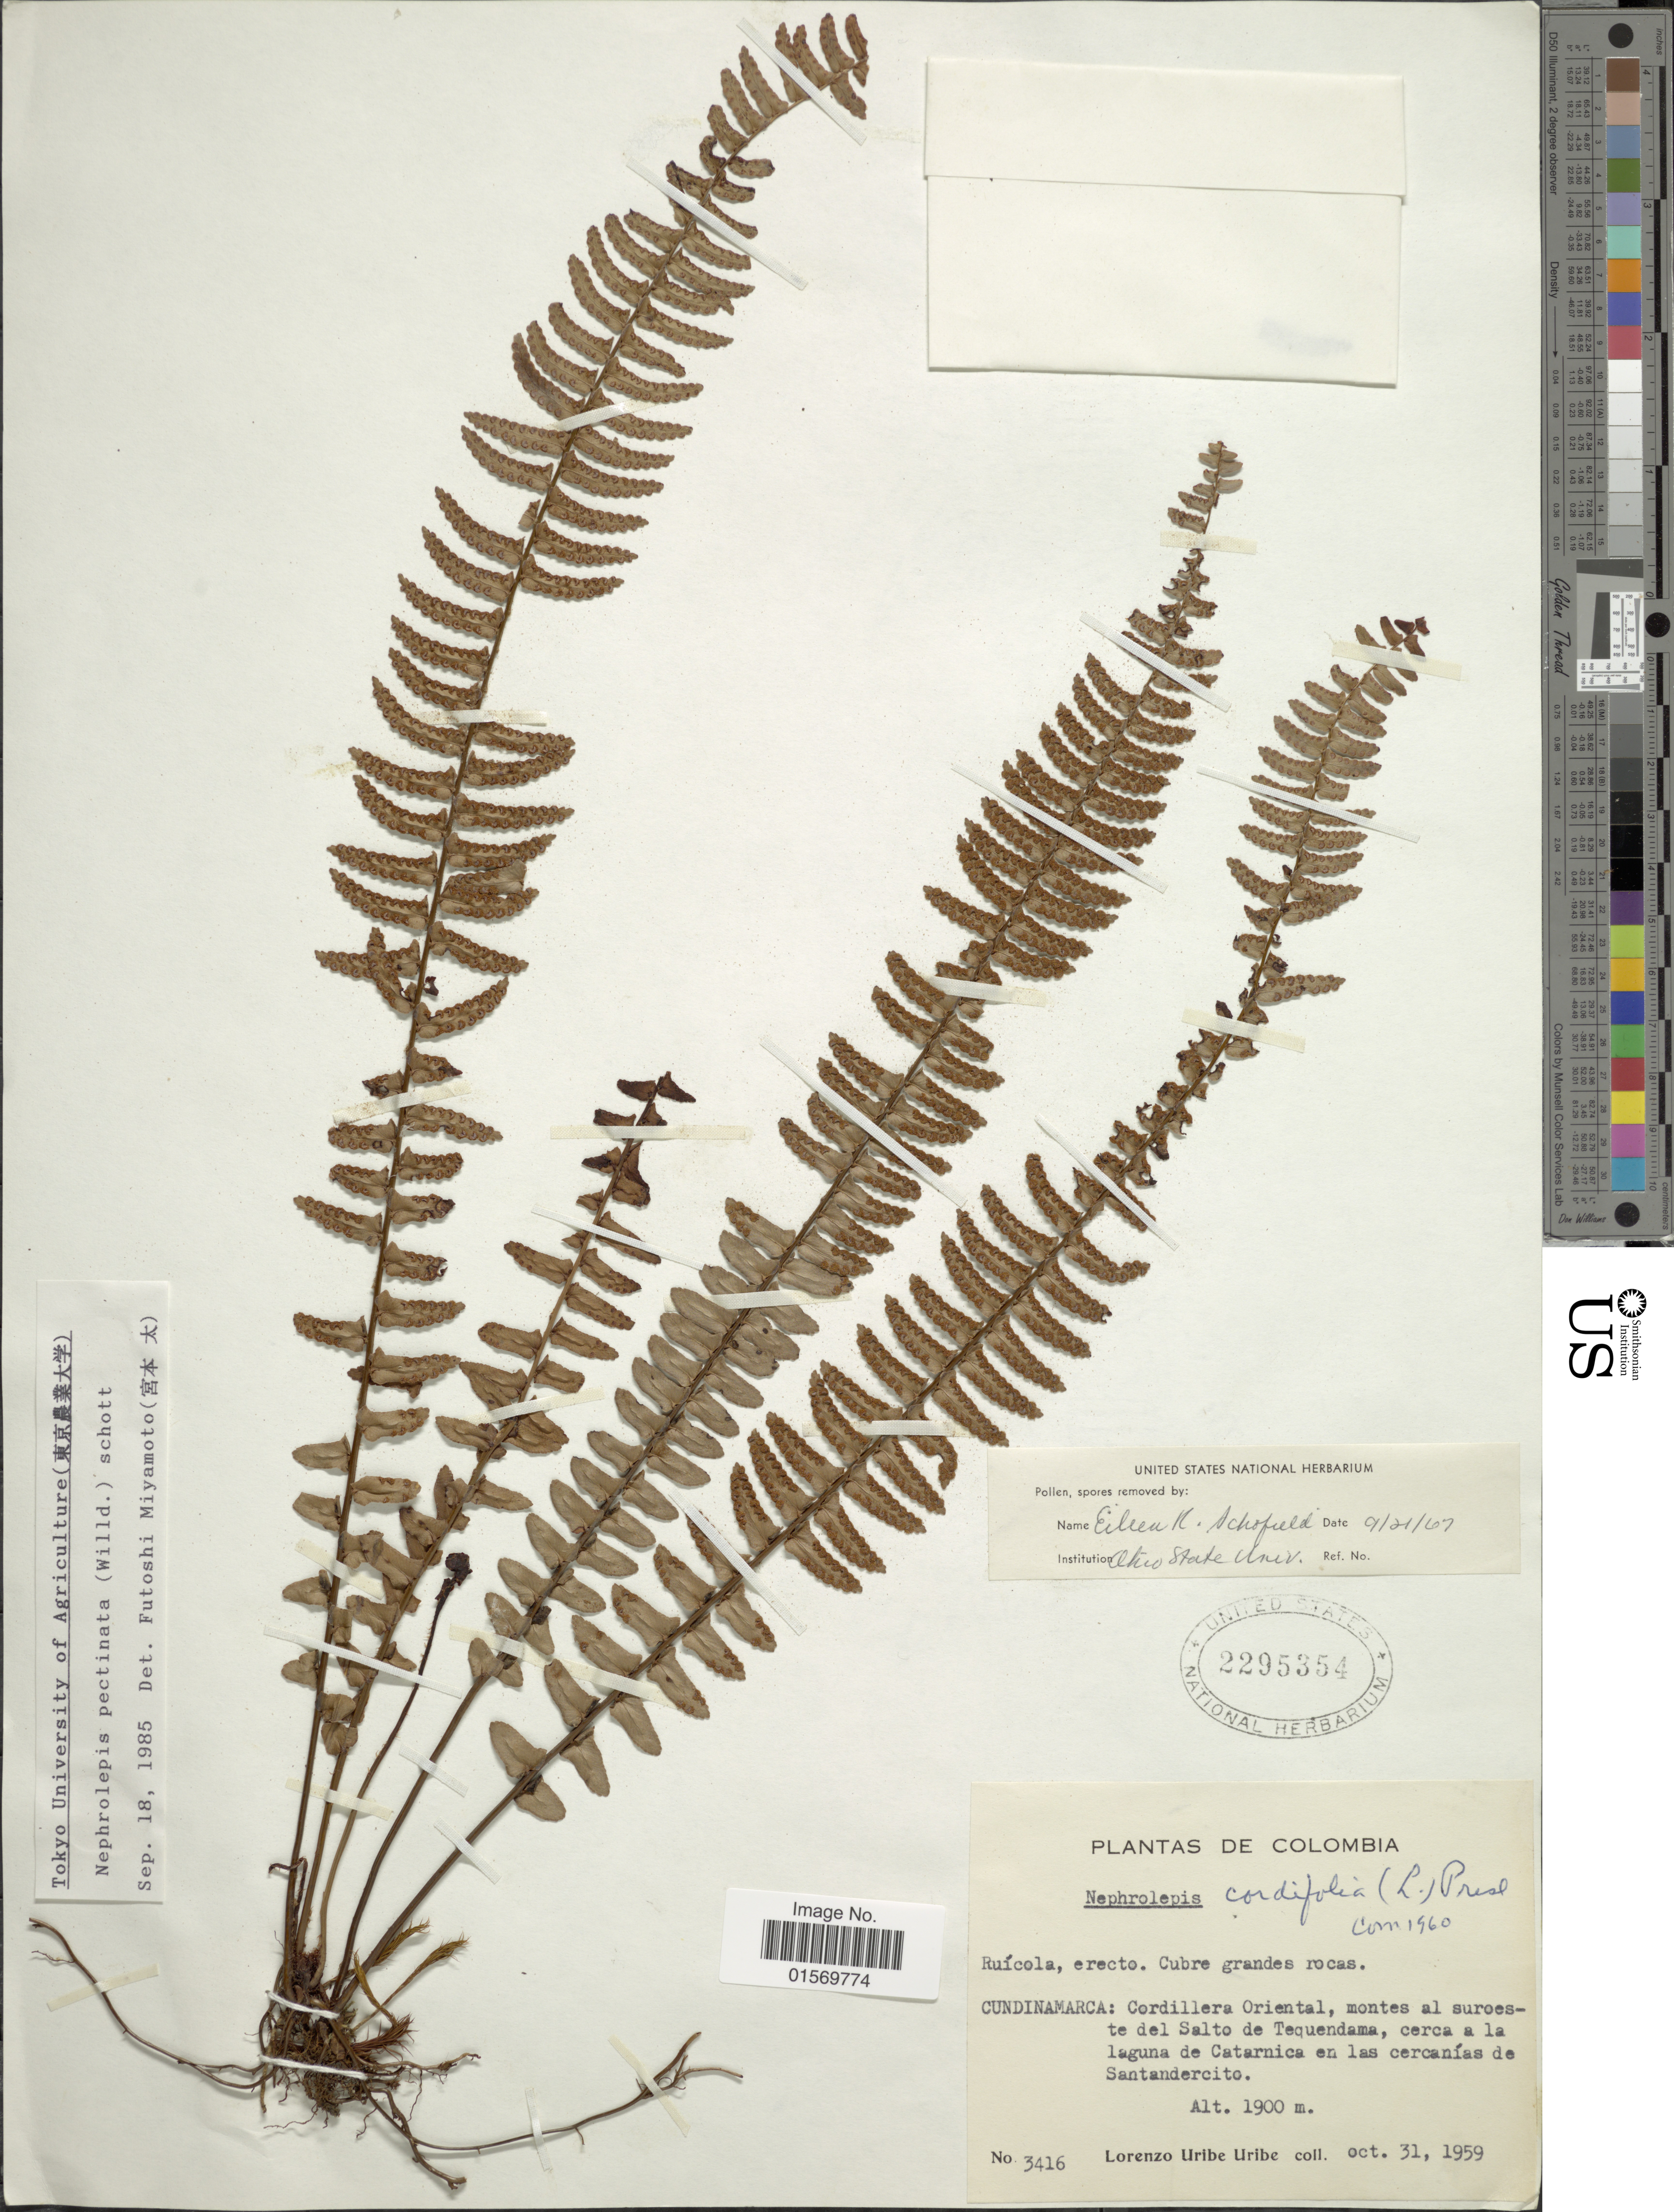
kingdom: Plantae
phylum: Tracheophyta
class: Polypodiopsida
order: Polypodiales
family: Nephrolepidaceae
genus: Nephrolepis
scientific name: Nephrolepis pectinata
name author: (Willd.) Schott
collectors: L. Uribe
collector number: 3416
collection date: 1959-10-31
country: Colombia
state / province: Cundinamarca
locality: Cordillera Oriental, montes al suroeste de Salto de Tequendama, cerca a la laguna de Catarnica en las cercanias de Santandercito.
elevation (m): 1900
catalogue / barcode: US 2295354